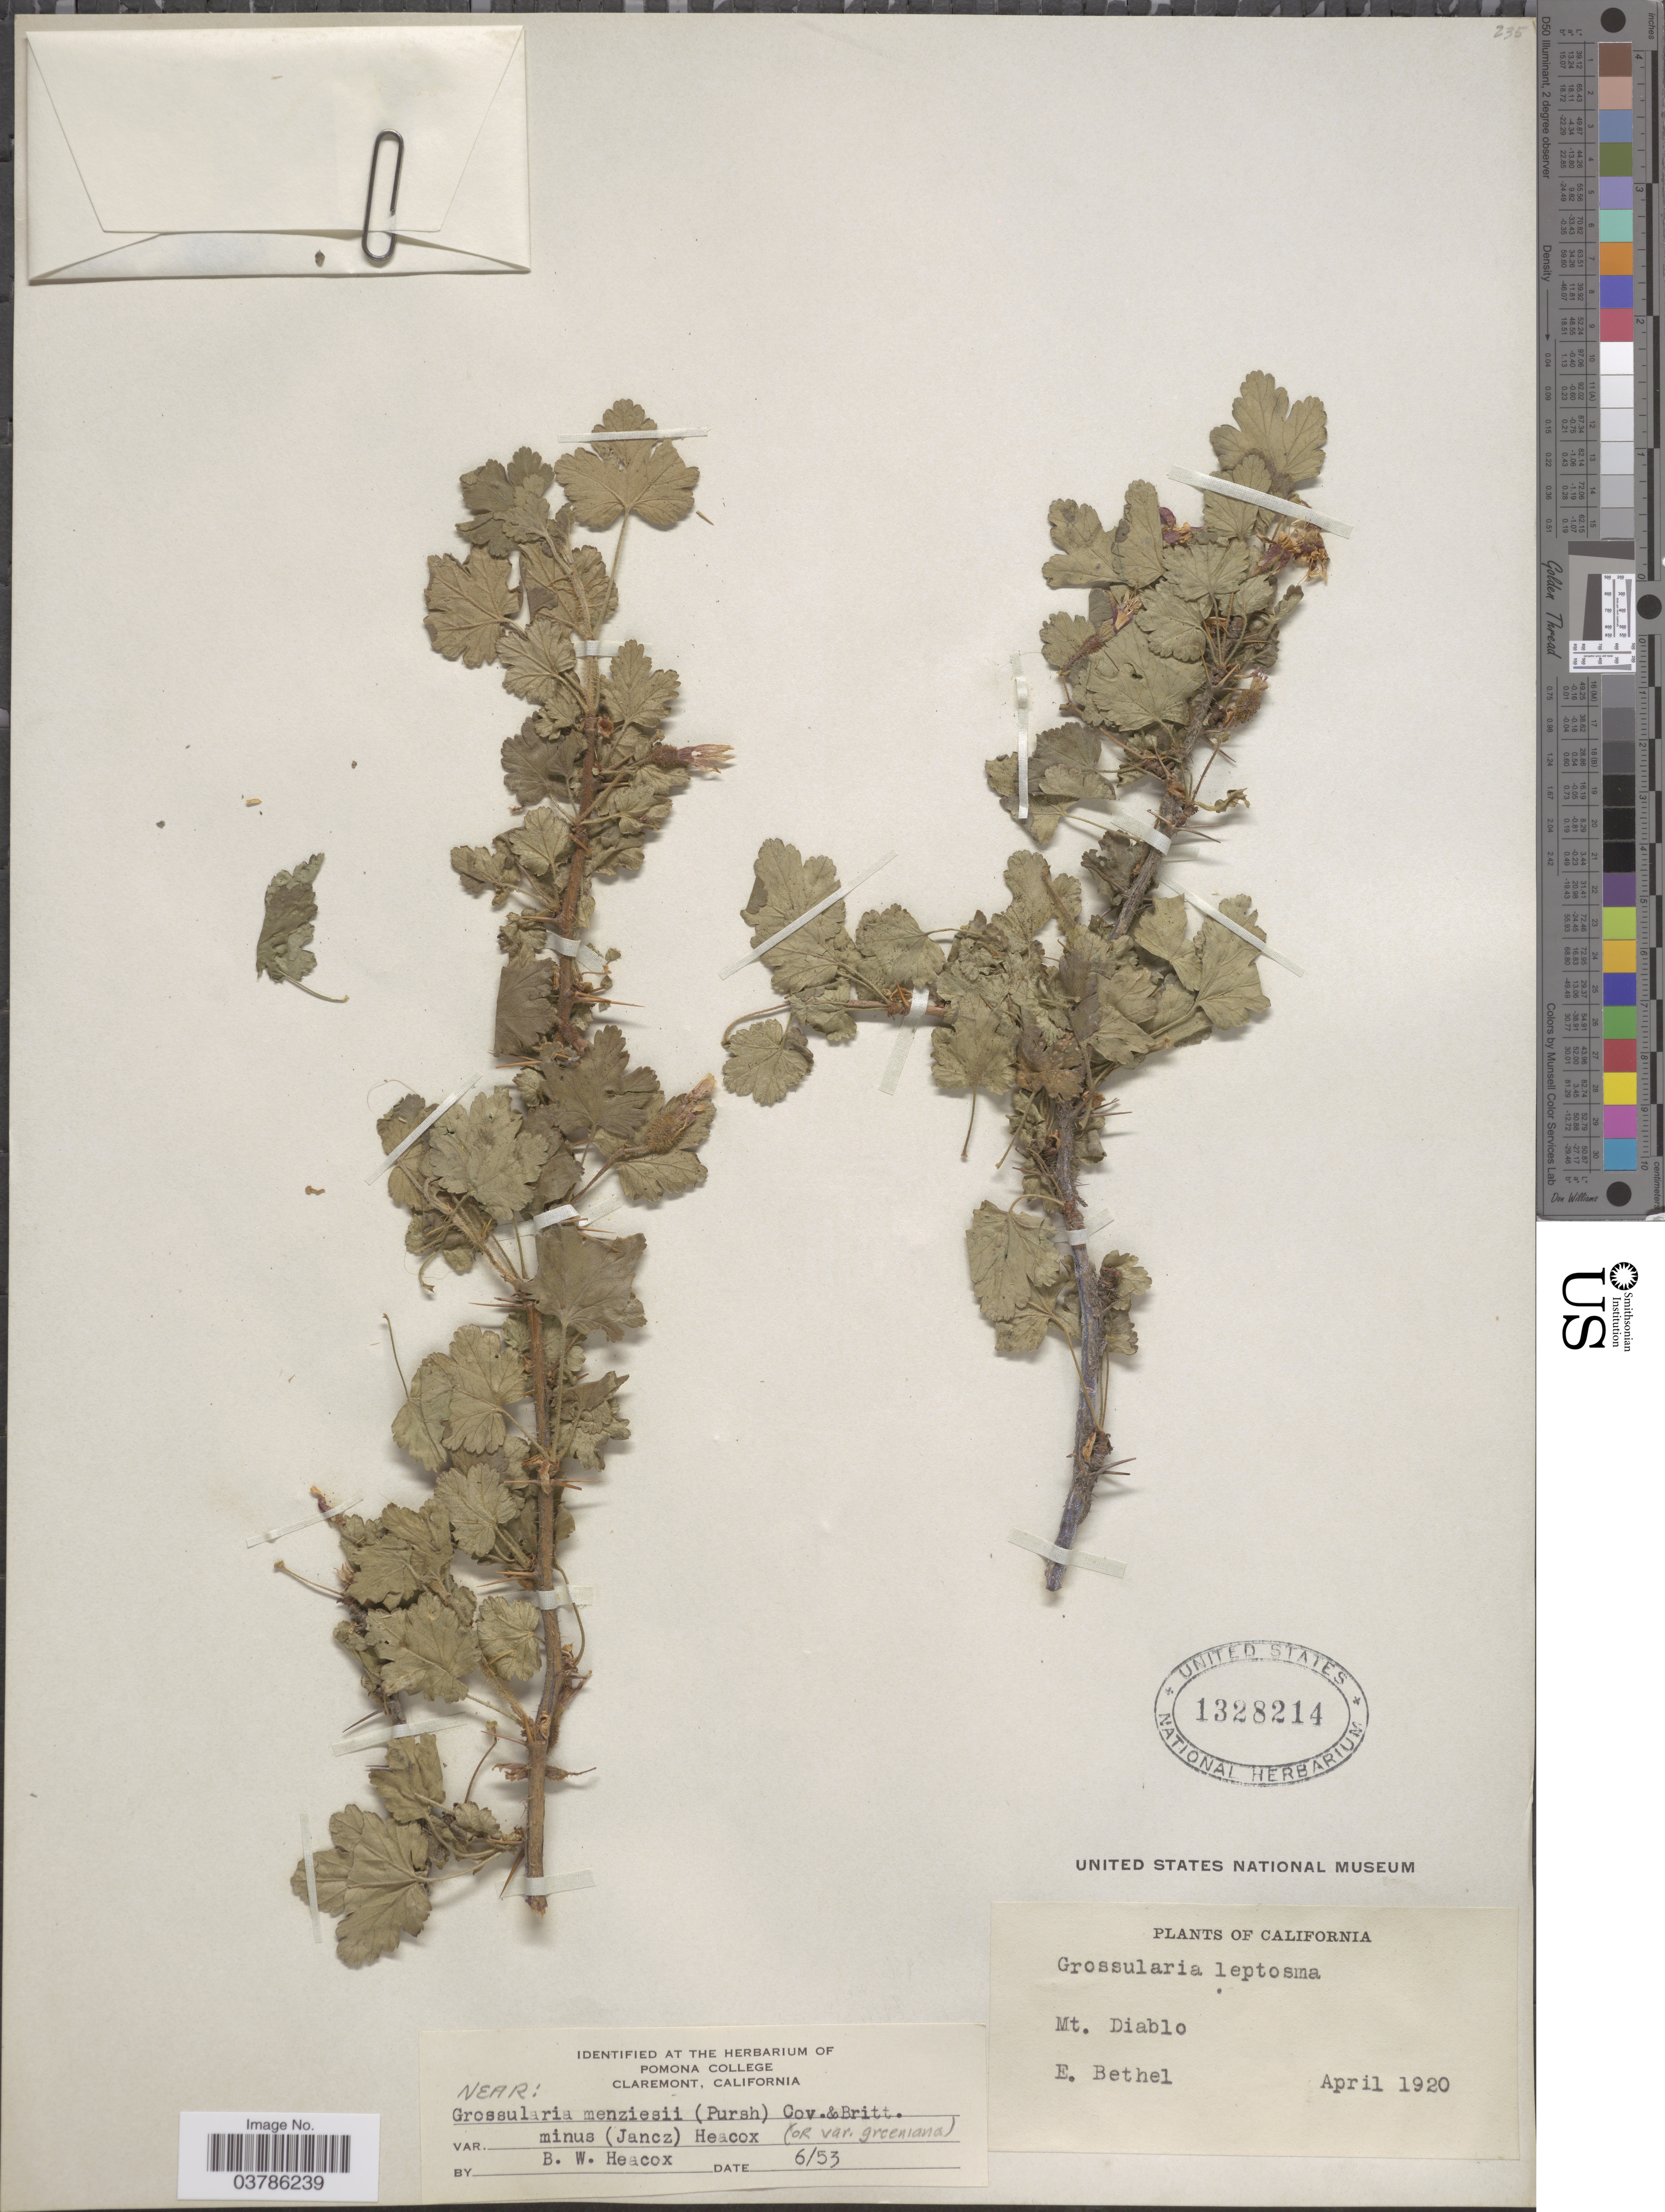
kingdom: Plantae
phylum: Tracheophyta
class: Magnoliopsida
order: Saxifragales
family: Grossulariaceae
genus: Ribes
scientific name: Ribes menziesii var. minus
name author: Jancz.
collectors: E. Bethel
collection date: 1920-04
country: United States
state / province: California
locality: Mt. Diablo.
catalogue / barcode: US 1328214